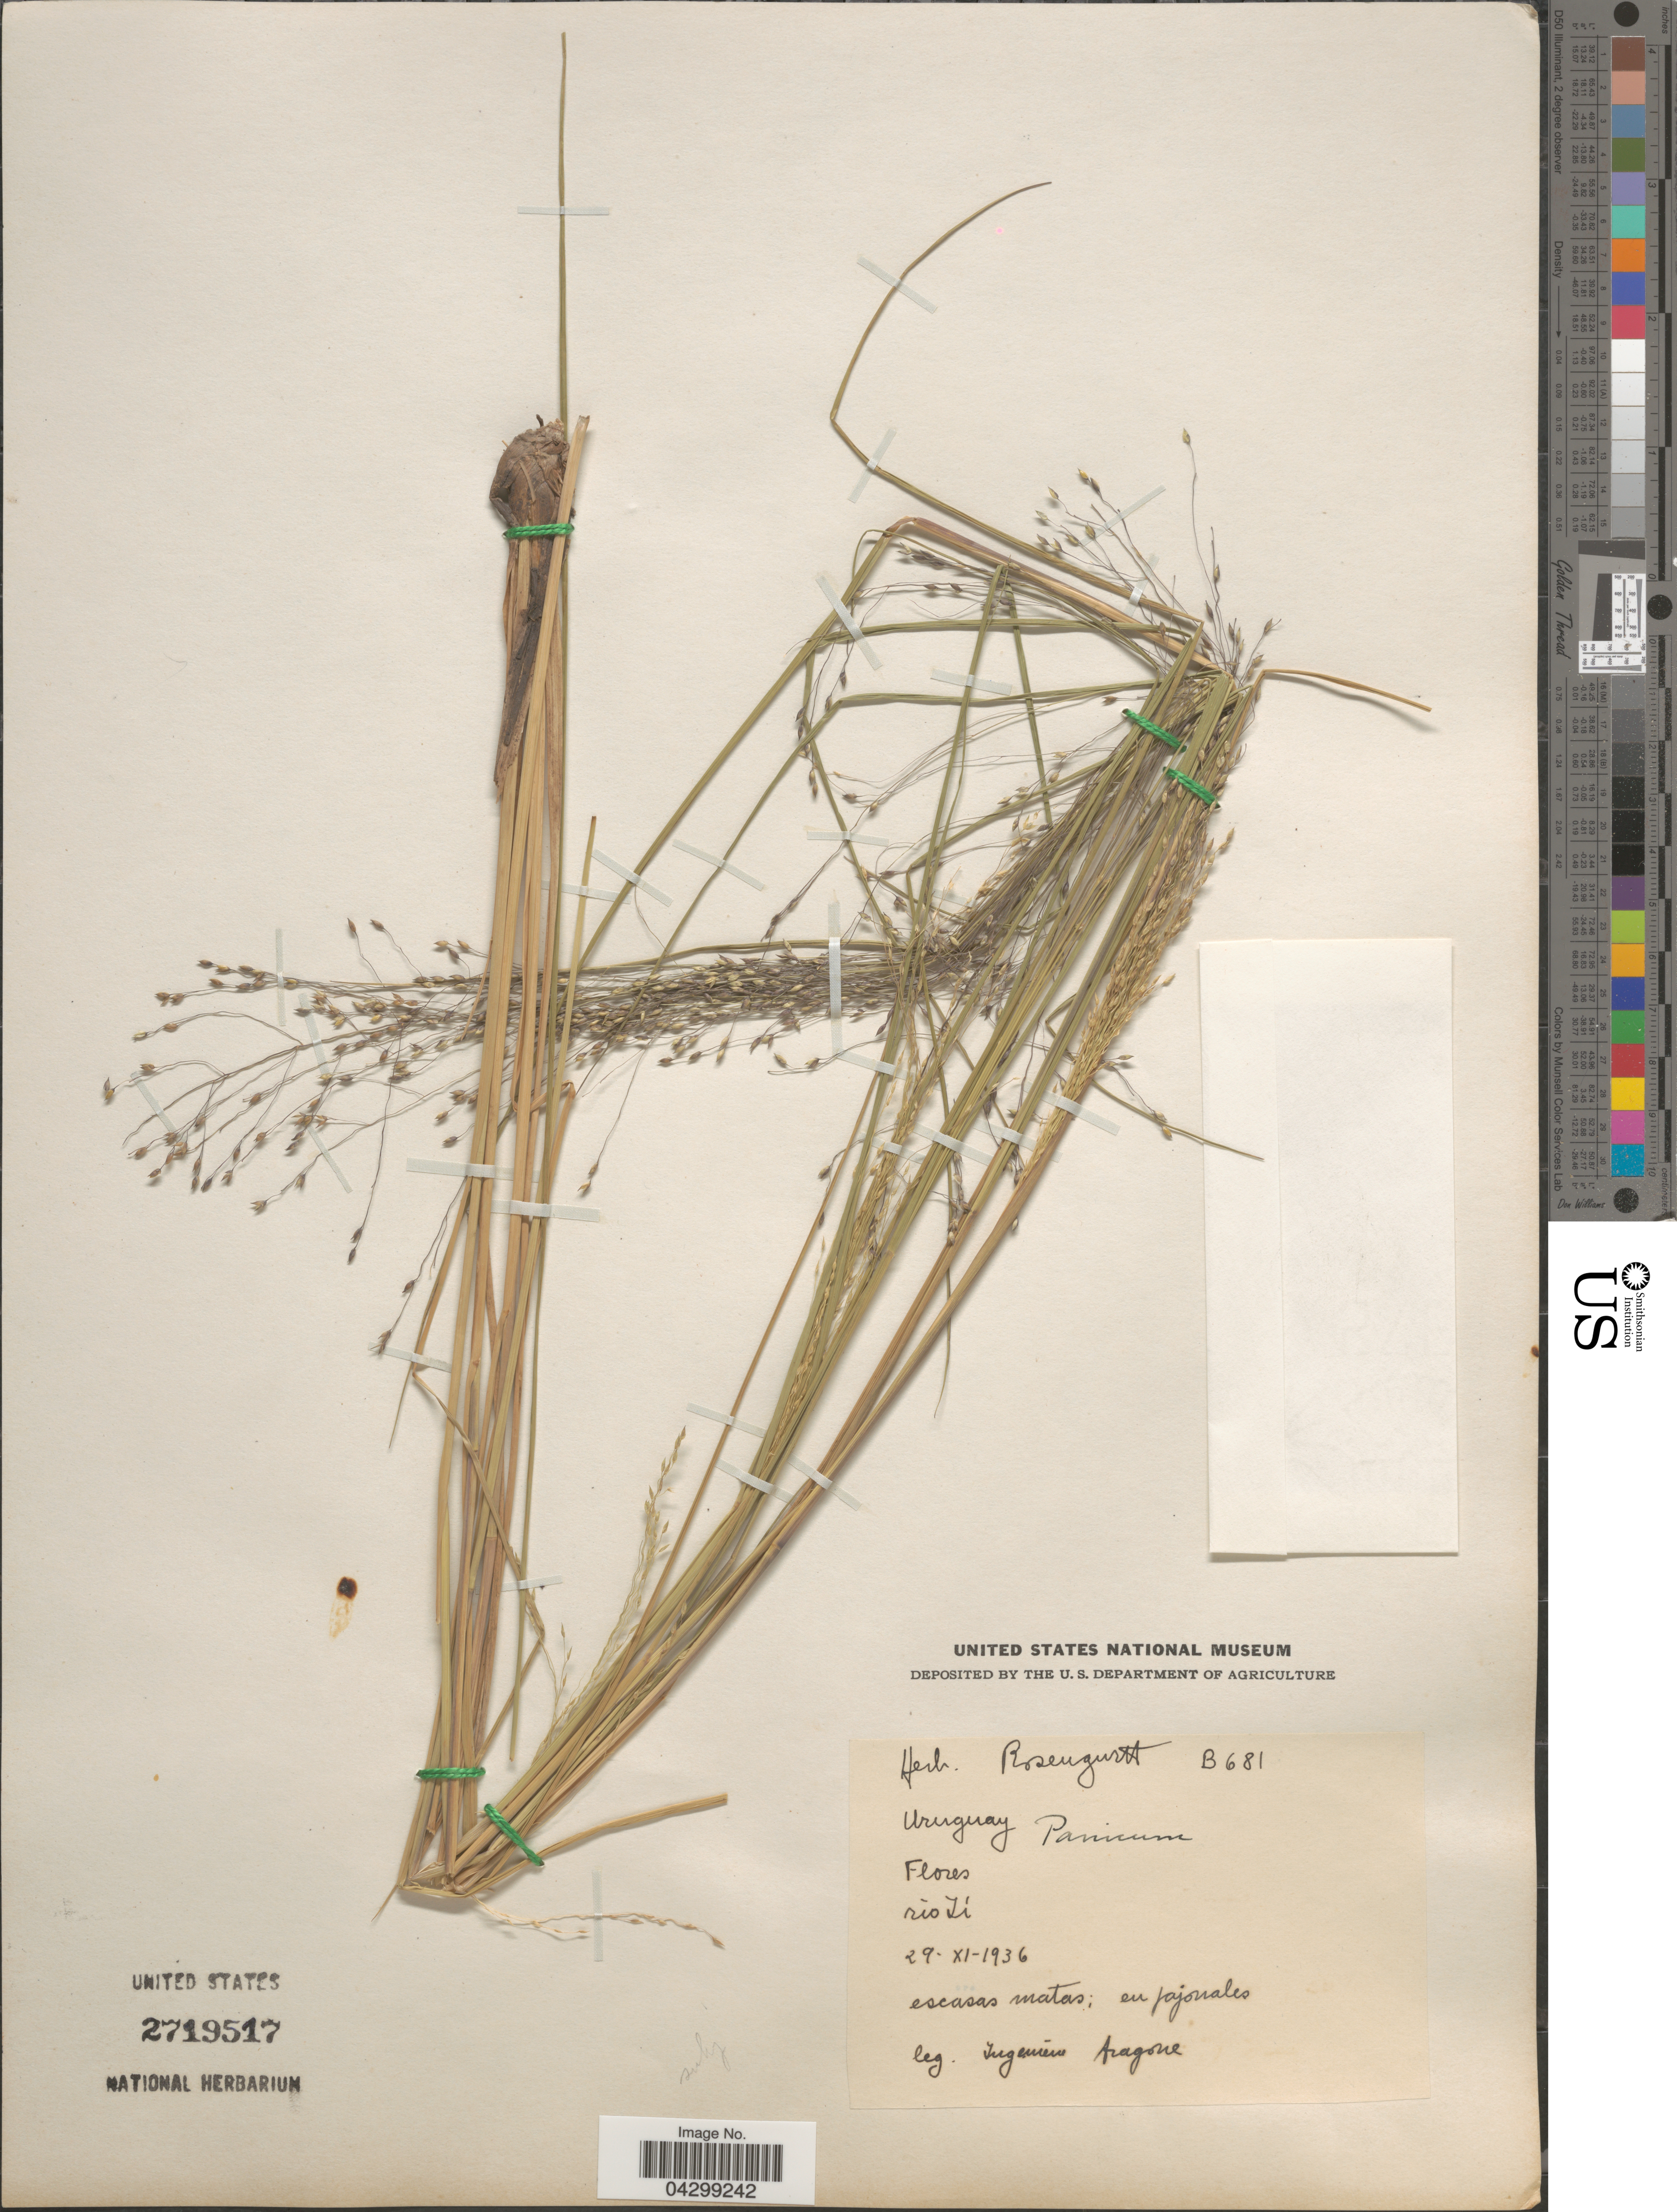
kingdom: Plantae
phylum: Tracheophyta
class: Liliopsida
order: Poales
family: Poaceae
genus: Panicum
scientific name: Panicum bergii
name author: Arechav.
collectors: -- Aragone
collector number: B681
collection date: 1936-11-29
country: Uruguay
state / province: Flores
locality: Río Yí.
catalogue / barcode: US 2719517